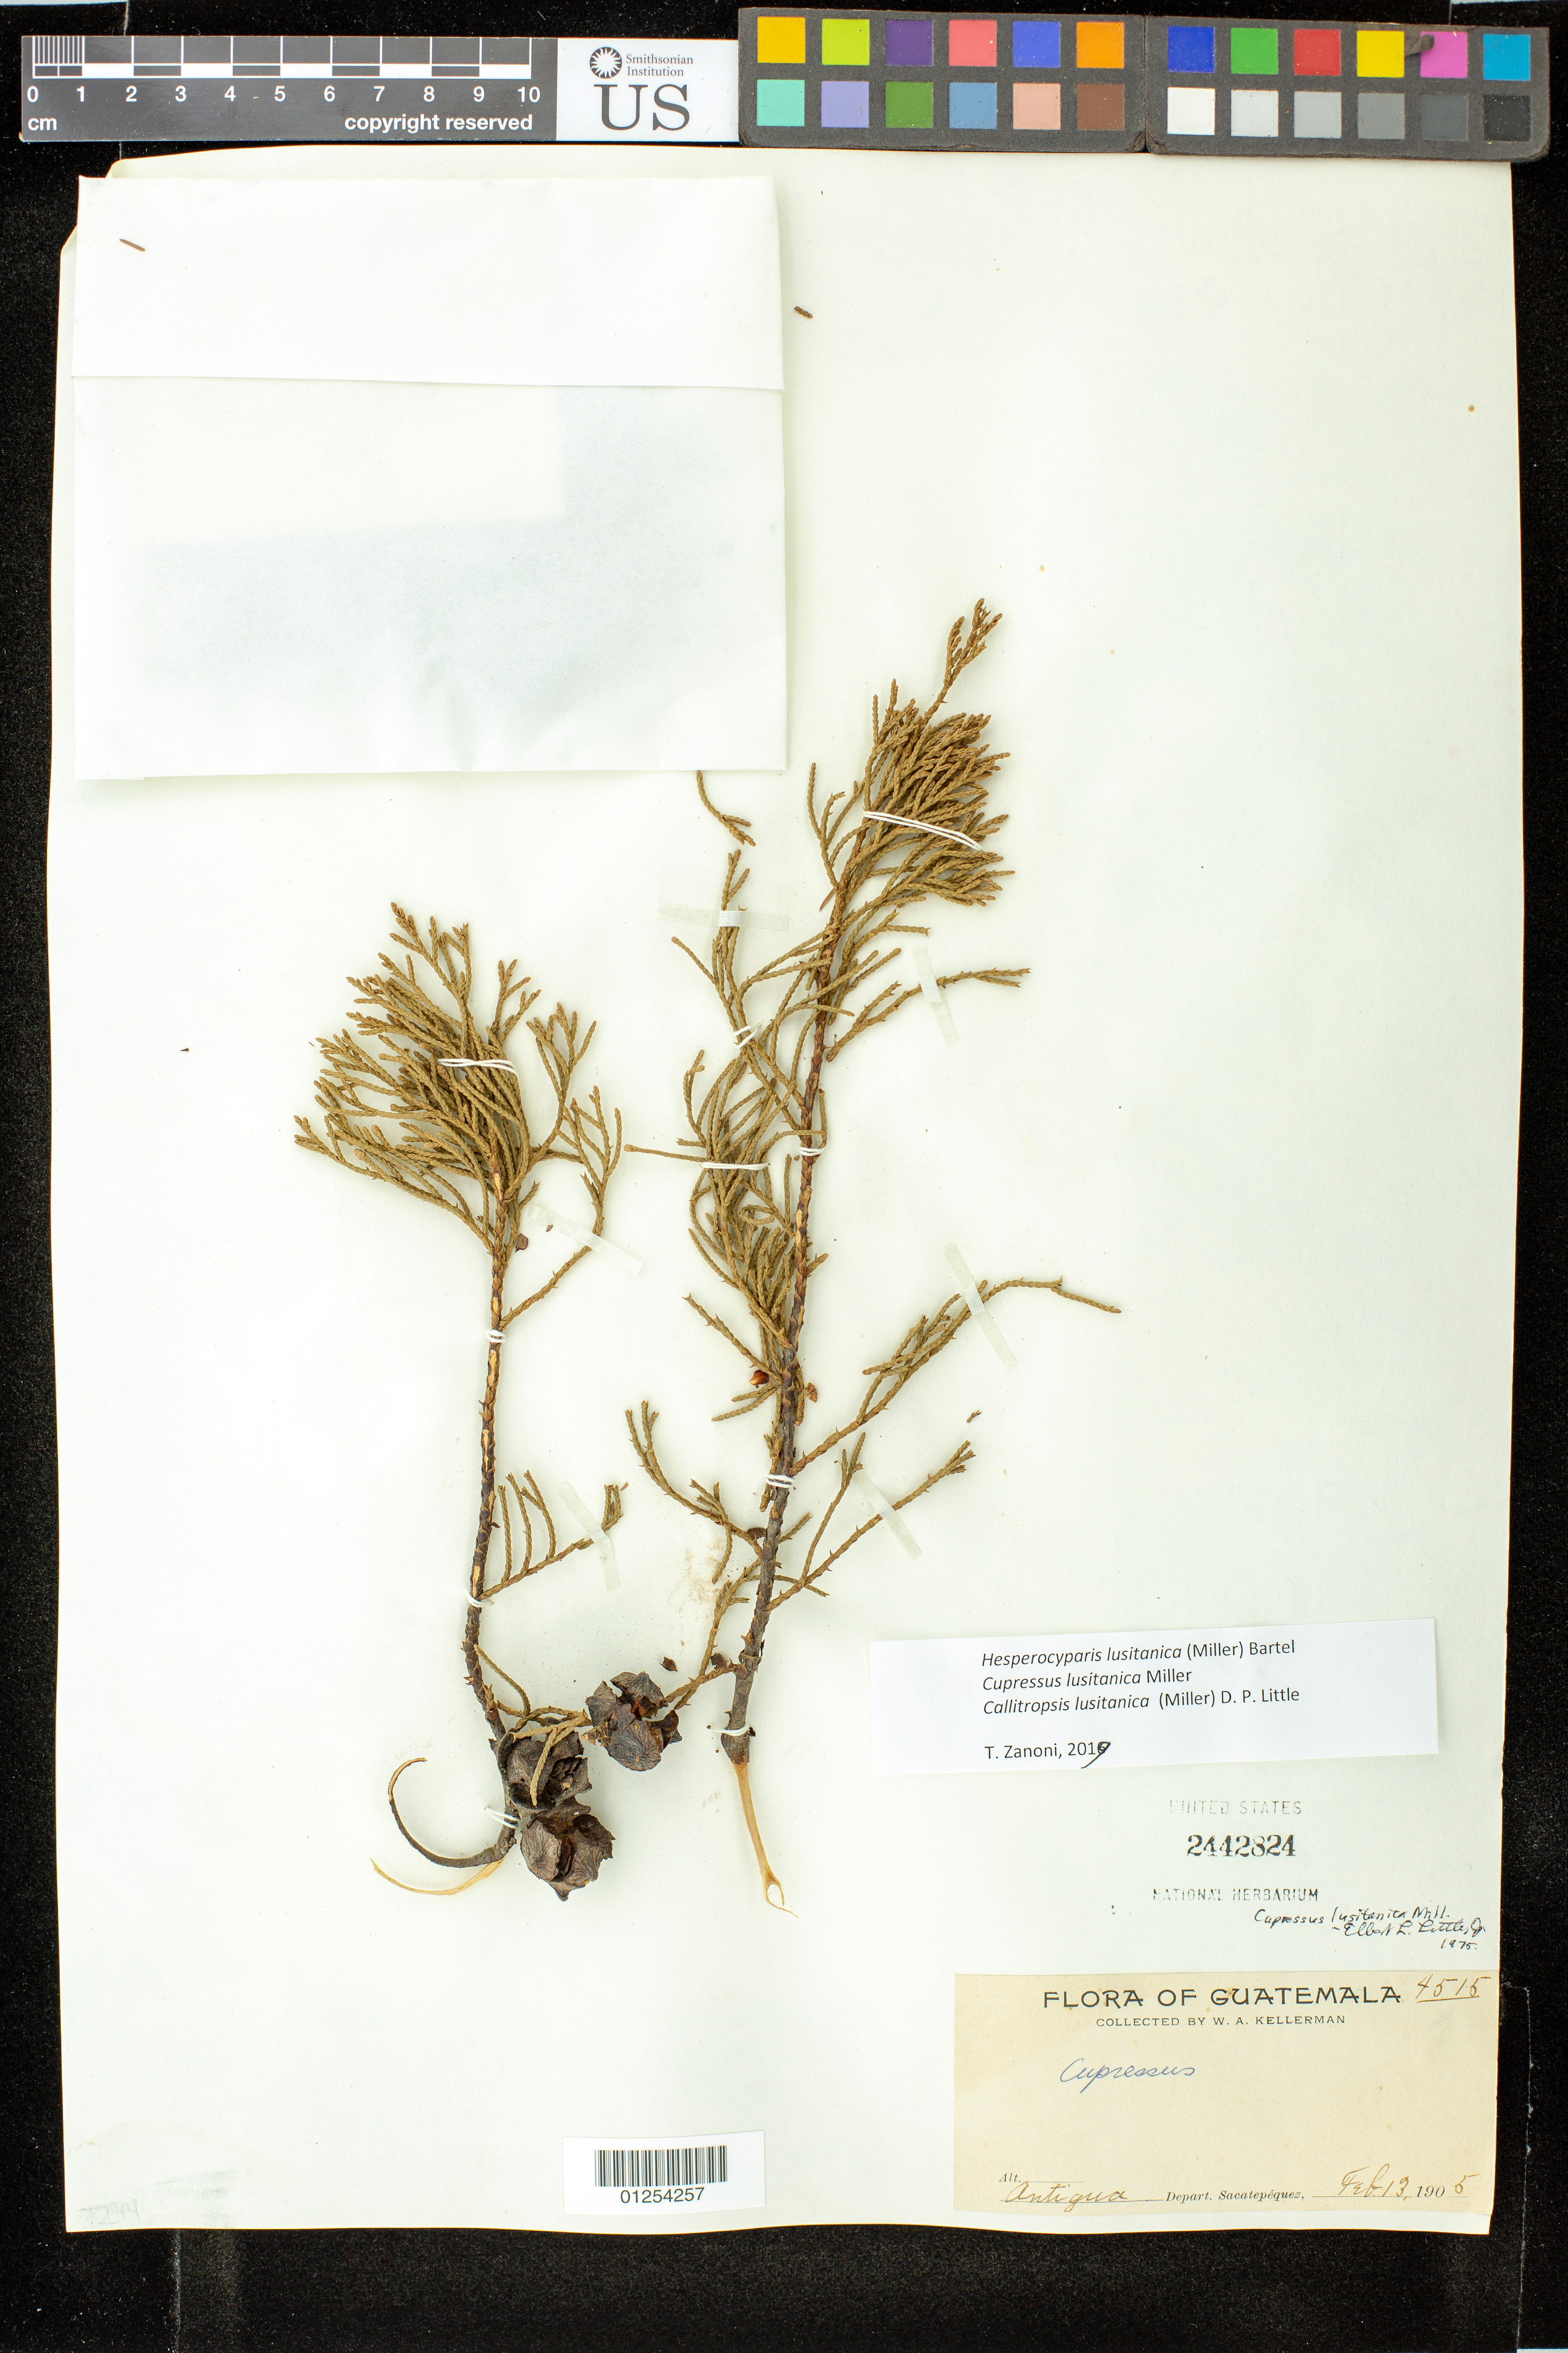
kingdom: Plantae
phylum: Tracheophyta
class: Pinopsida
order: Pinales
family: Cupressaceae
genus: Hesperocyparis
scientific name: Hesperocyparis lusitanica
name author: (Miller) Bartel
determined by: Zanoni, T. A., (NY), New York Botanical Garden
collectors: W. Kellerman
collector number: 4515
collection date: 1905-02-13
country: Guatemala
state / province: Sacatepéquez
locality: Antigua, Depart., Sacatepequez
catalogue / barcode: US 2442824